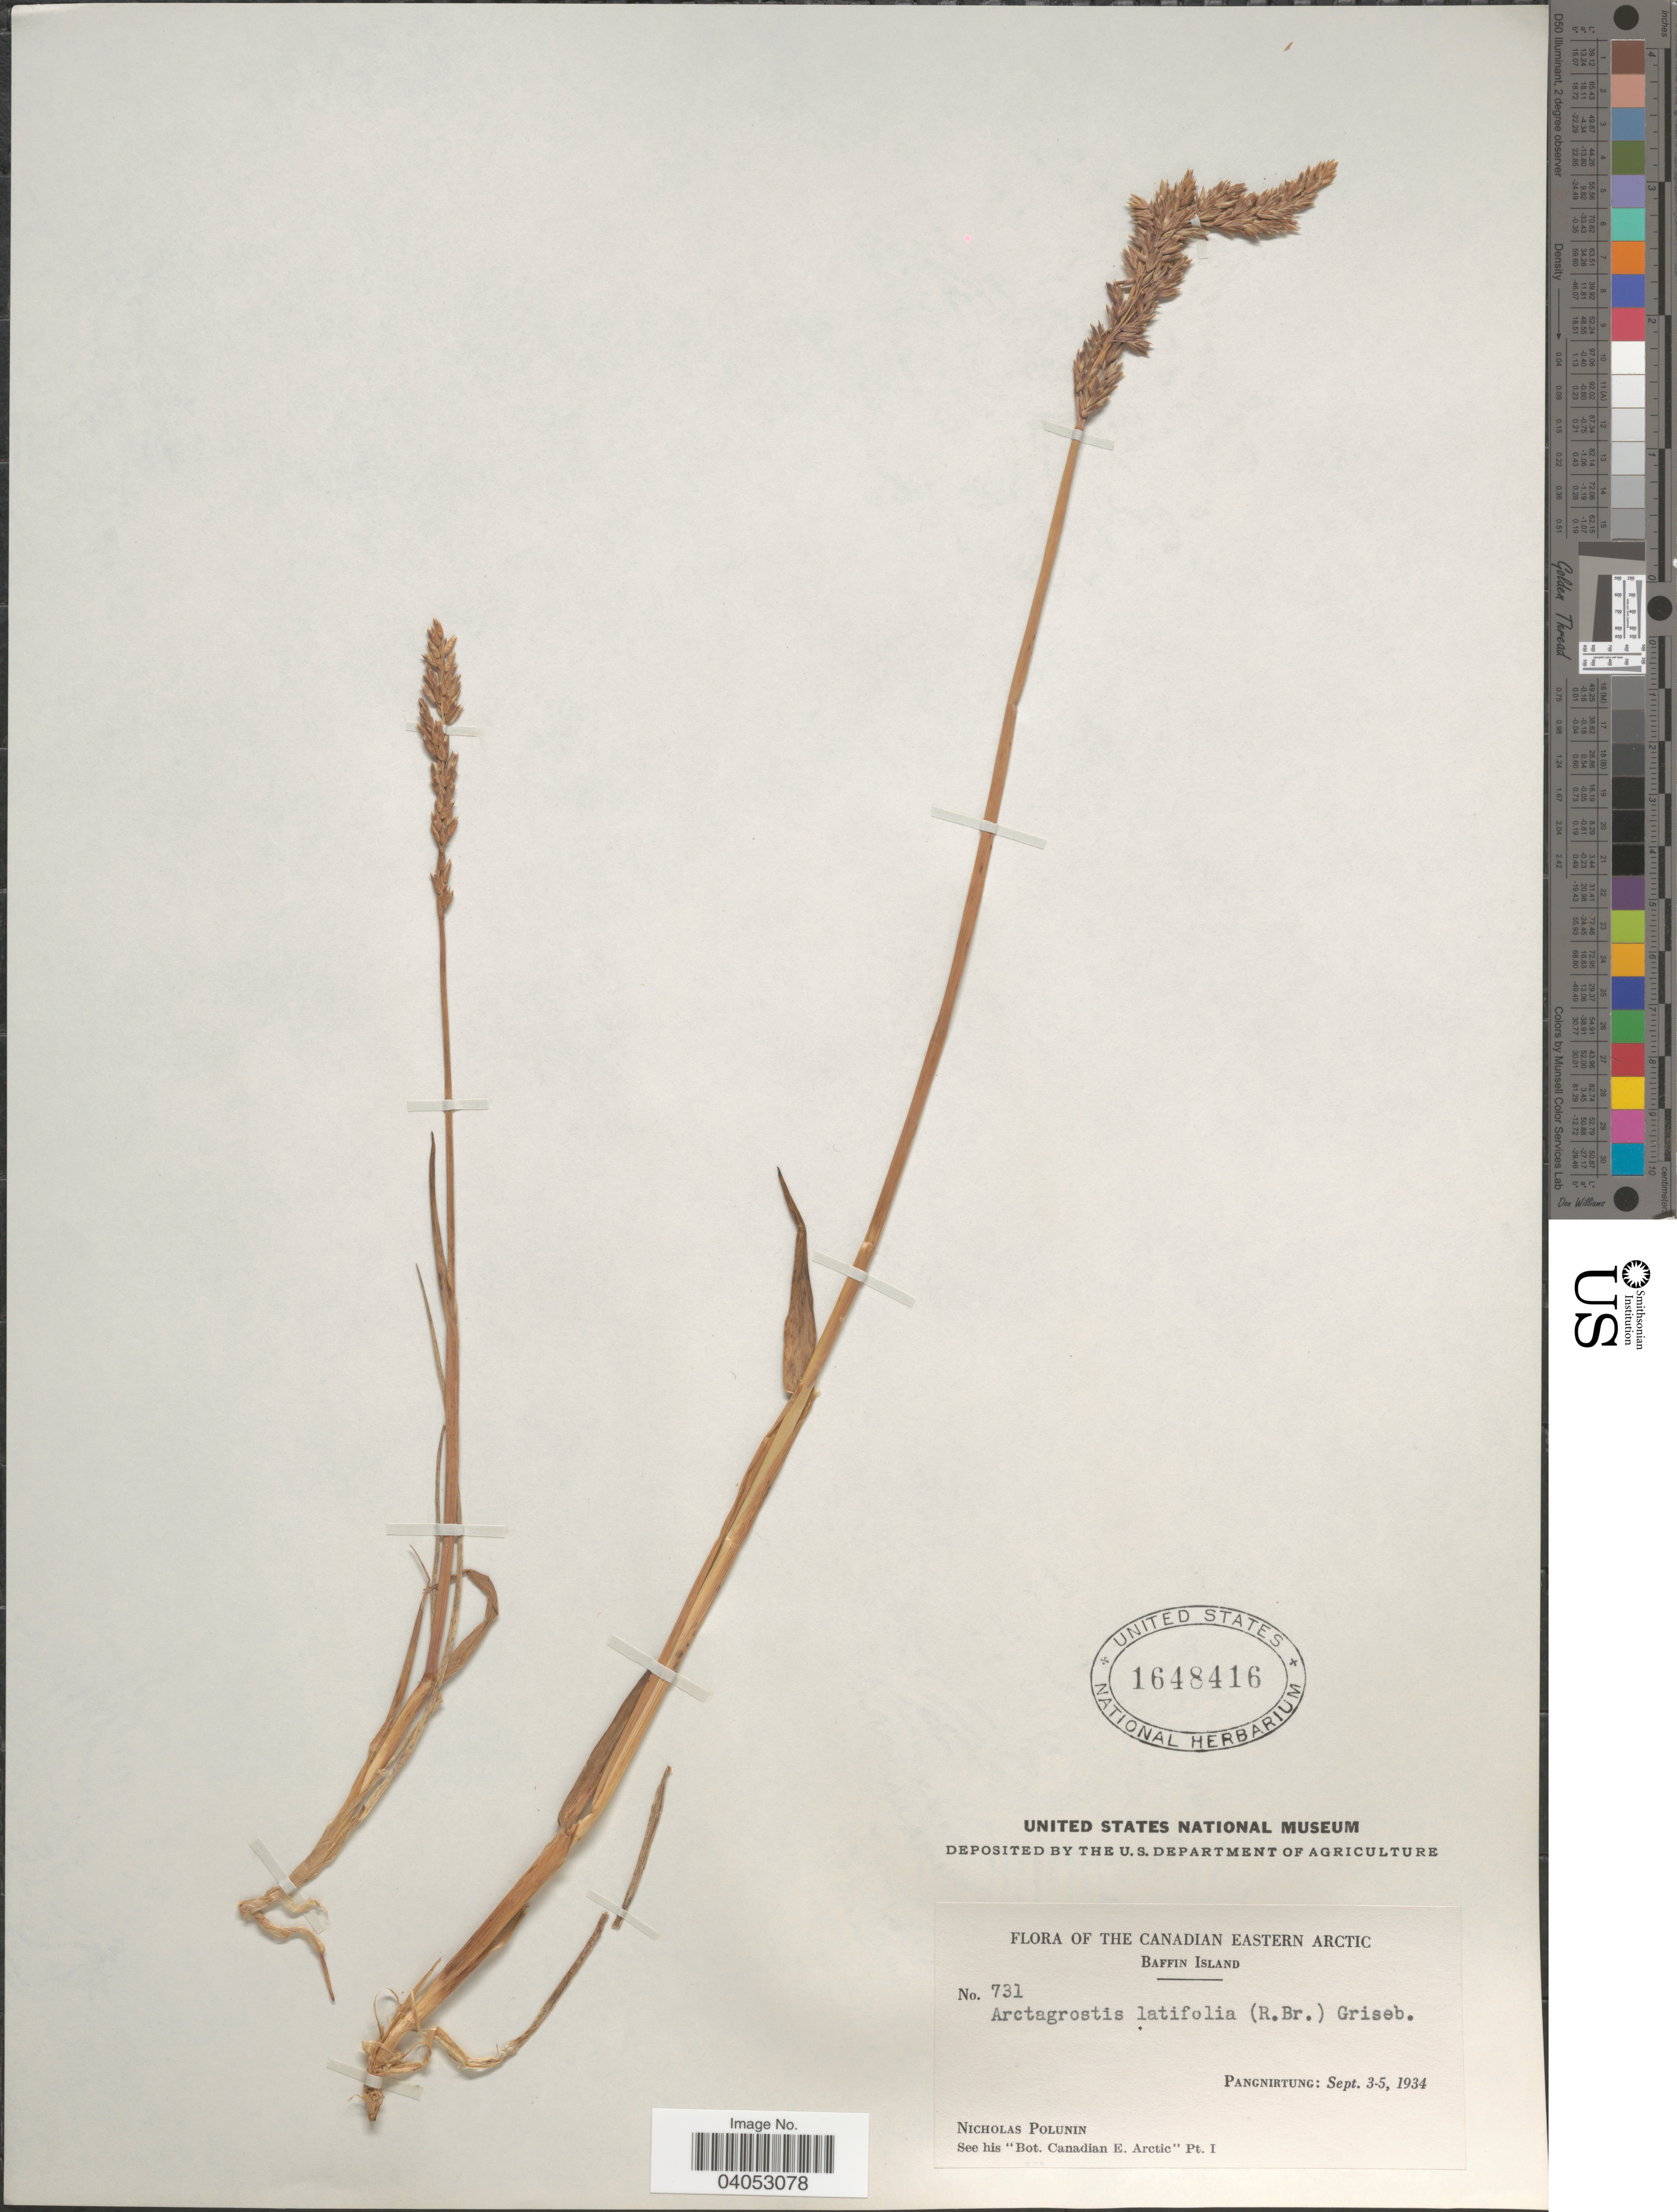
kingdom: Plantae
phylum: Tracheophyta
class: Liliopsida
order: Poales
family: Poaceae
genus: Arctagrostis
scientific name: Arctagrostis latifolia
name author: (R. Br.) Griseb.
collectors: N. V. Polunin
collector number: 731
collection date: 1934-09-03/1934-09-05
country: Canada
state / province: Nunavut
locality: The Canadian Eastern Arctic. Baffin Island. Pangnirtung.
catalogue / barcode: US 1648416